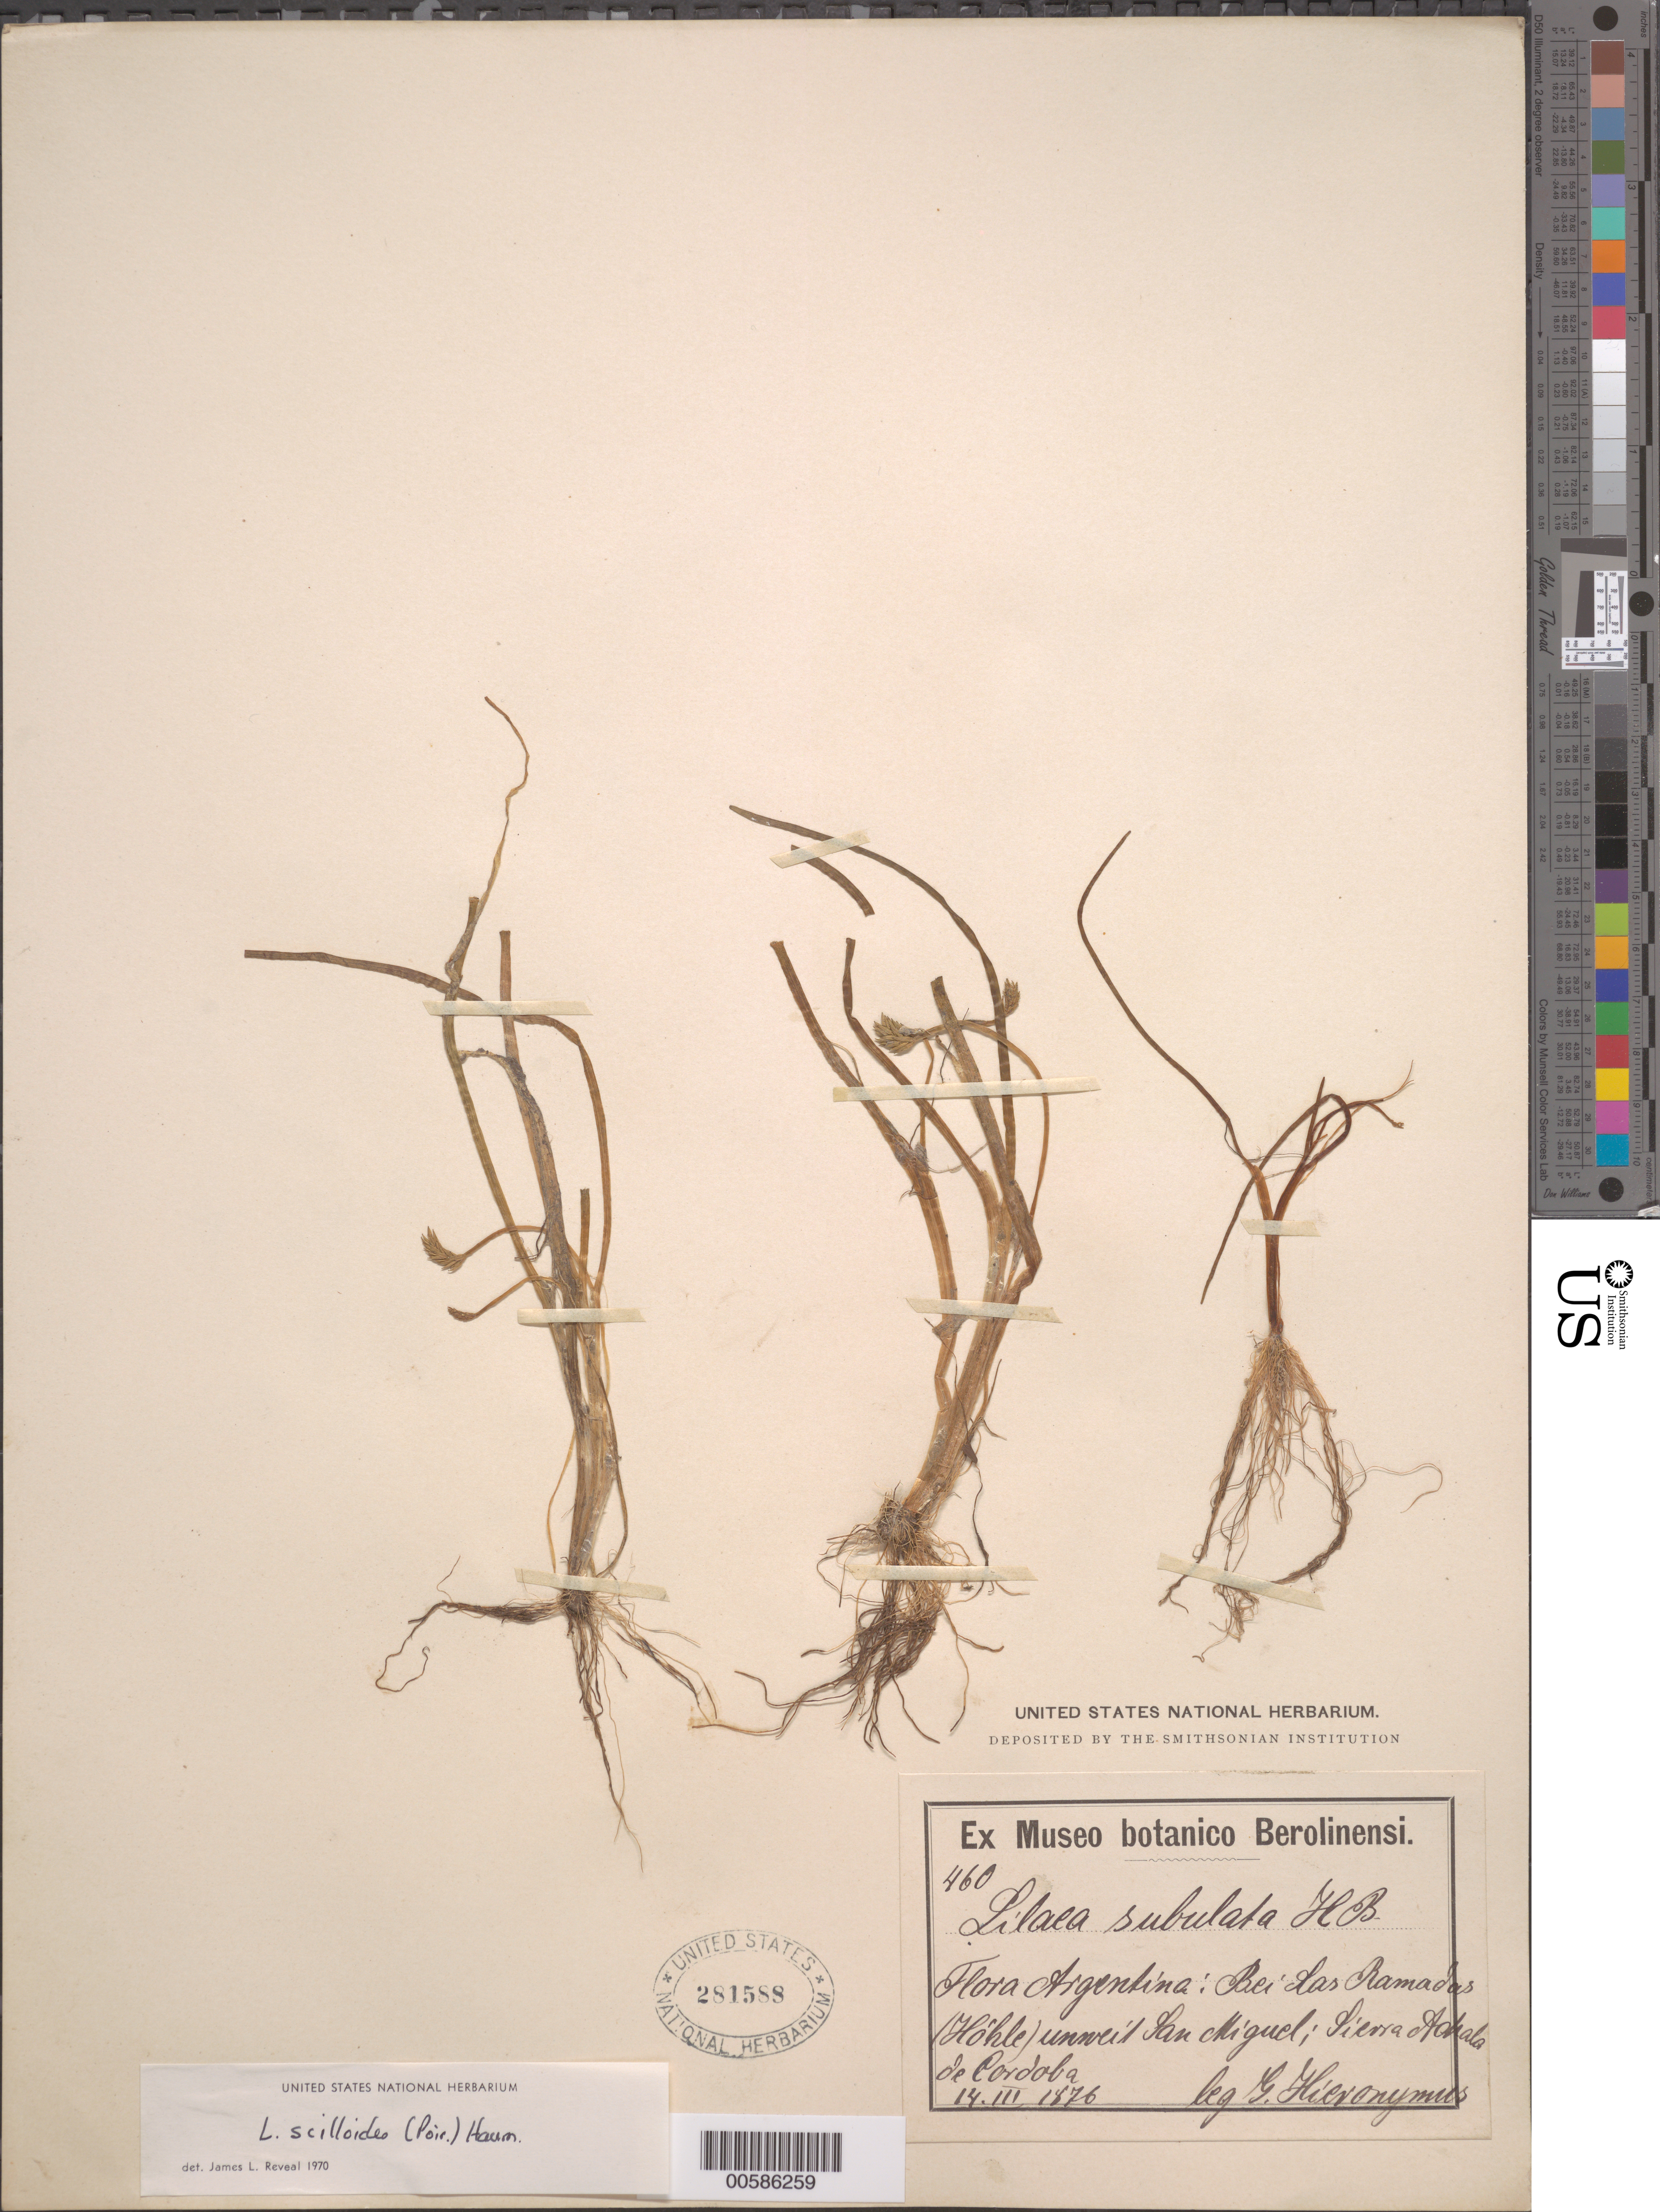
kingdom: Plantae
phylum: Tracheophyta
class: Liliopsida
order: Alismatales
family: Juncaginaceae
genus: Triglochin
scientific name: Triglochin scilloides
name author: (Poir.) Mering & Kadereit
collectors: G. H. Hieronymus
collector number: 460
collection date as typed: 14 Mar 1876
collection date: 1876-03-14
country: Argentina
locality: San Miguel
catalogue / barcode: US 281588